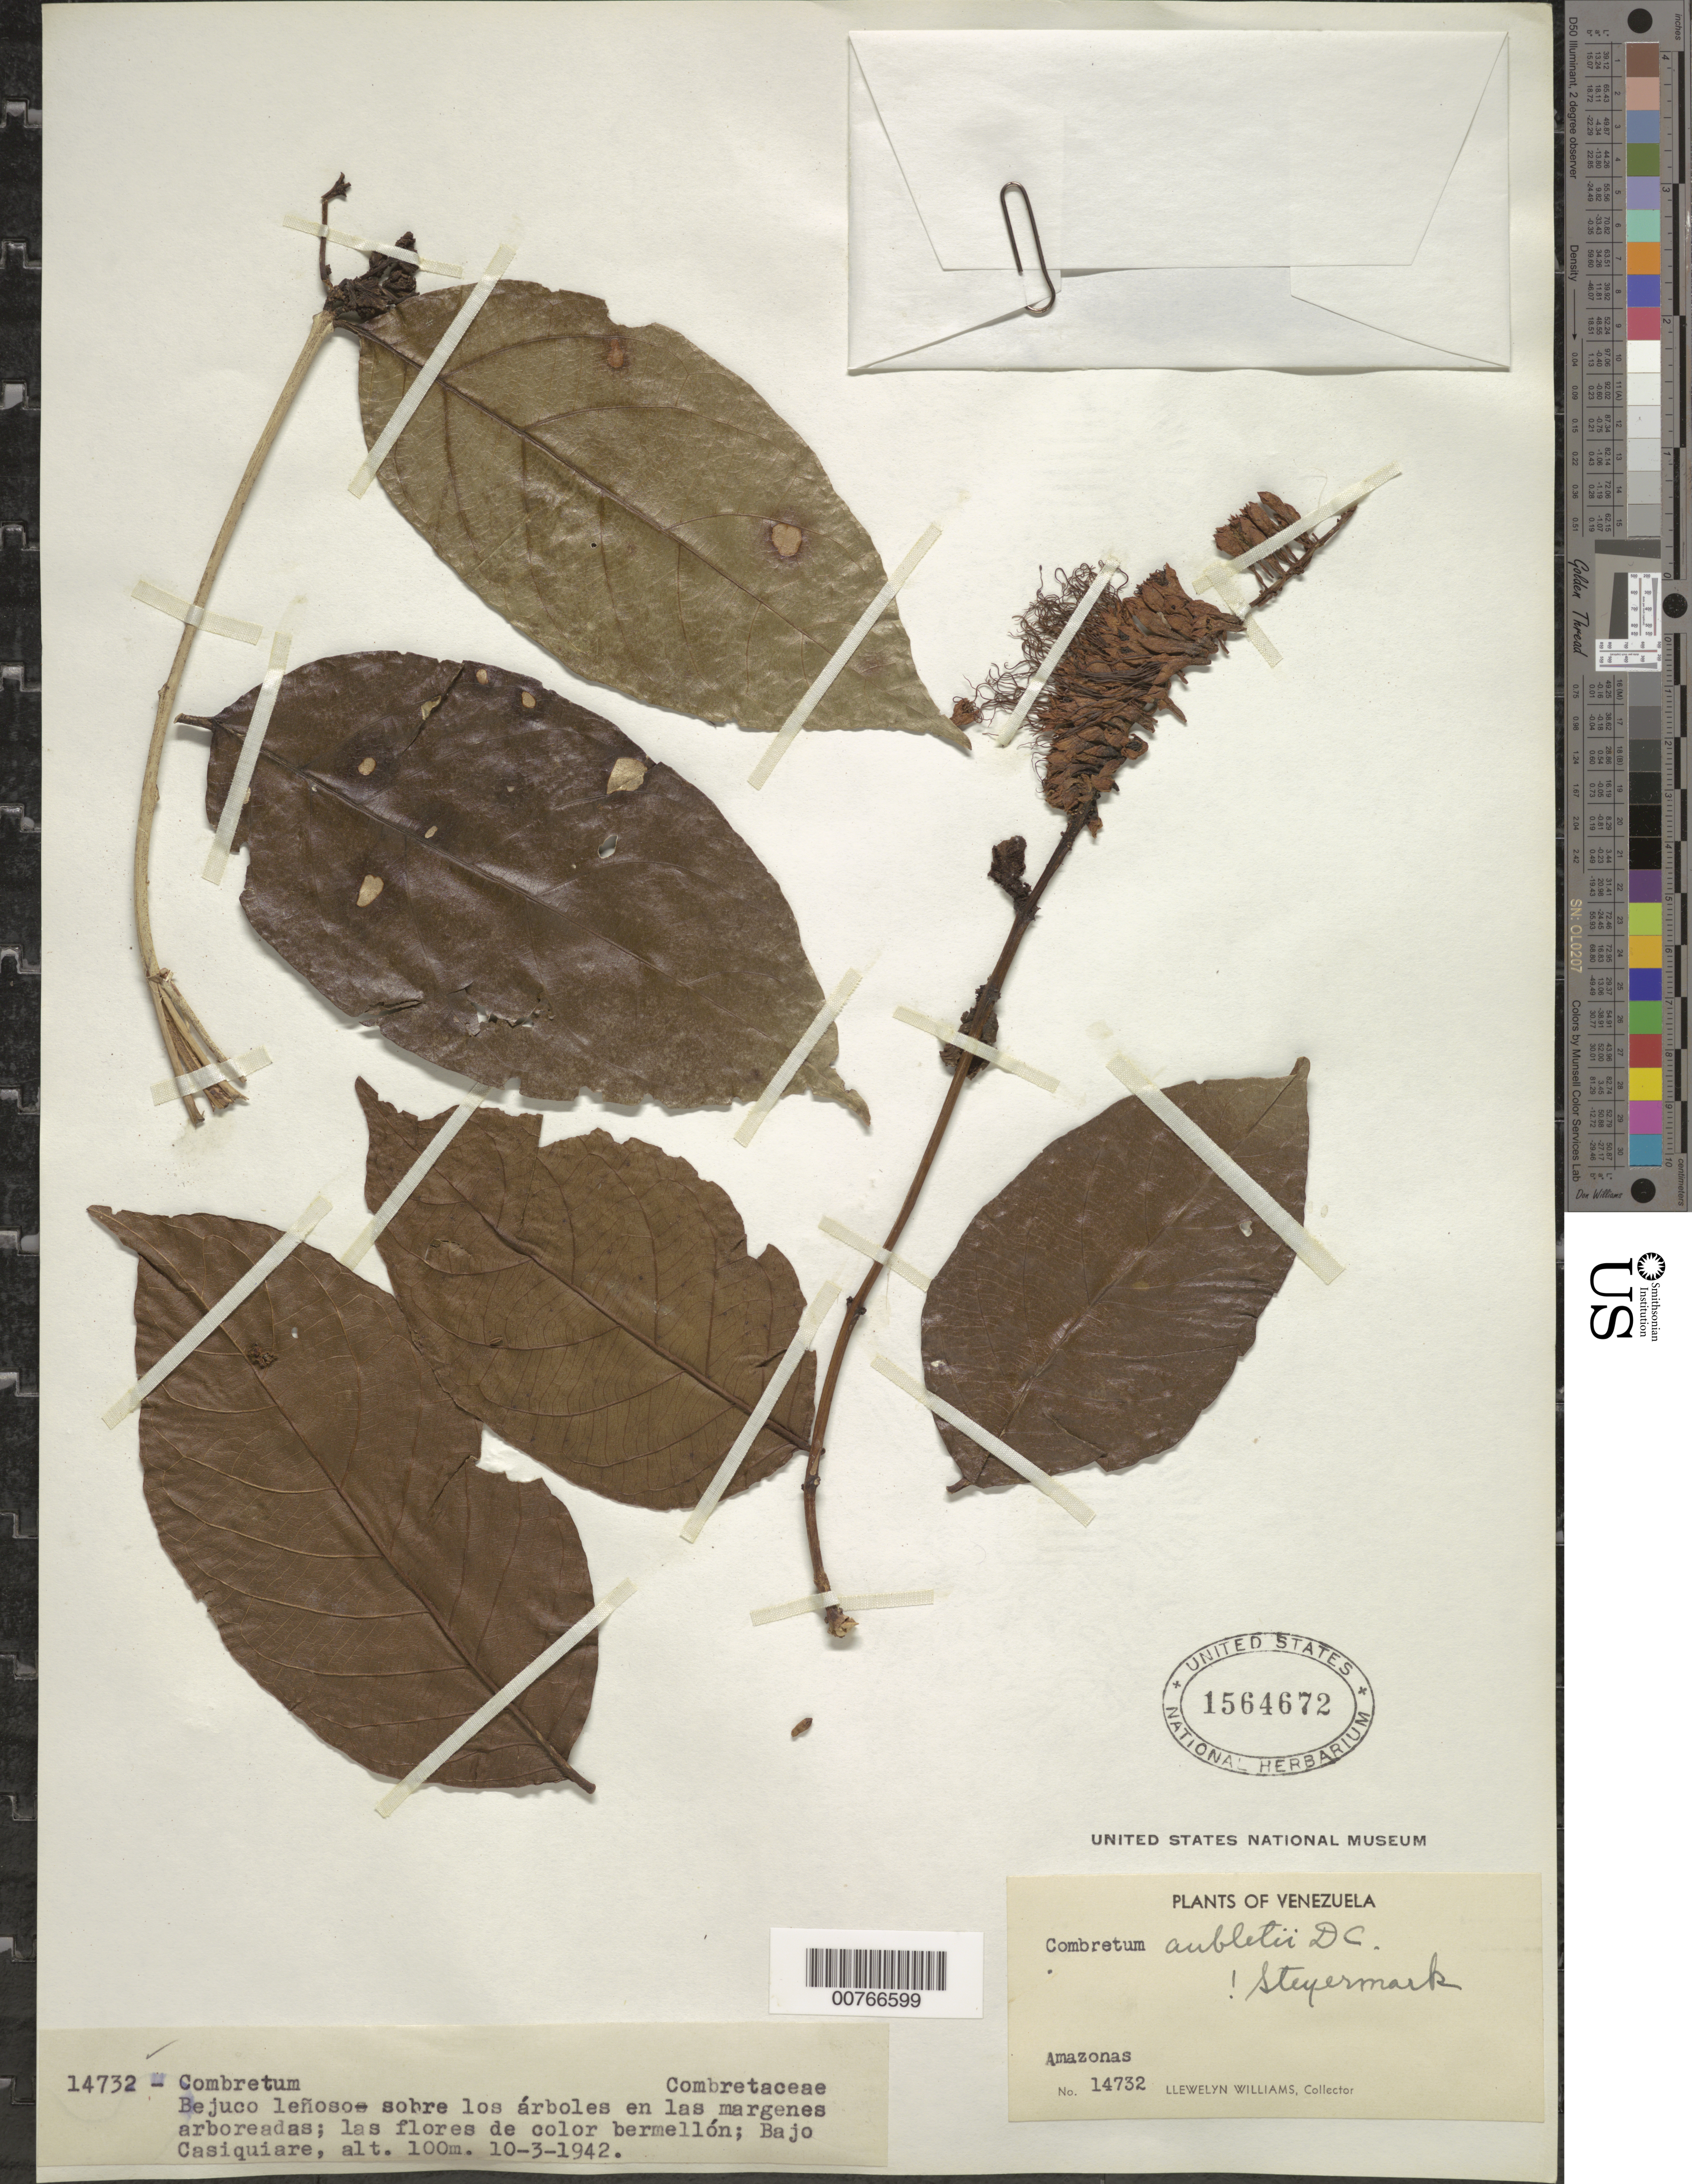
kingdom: Plantae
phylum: Tracheophyta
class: Magnoliopsida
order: Myrtales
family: Combretaceae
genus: Combretum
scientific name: Combretum rotundifolium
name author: Rich.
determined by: Steyermark, Julian A., (VEN)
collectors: Ll. Williams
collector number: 14732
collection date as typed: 10-Mar-42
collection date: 1942-03-10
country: Venezuela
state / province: Amazonas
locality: Solano, Bajo Río Casiquiare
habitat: En las márgenes arboreadas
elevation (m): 100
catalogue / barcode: US 1564672